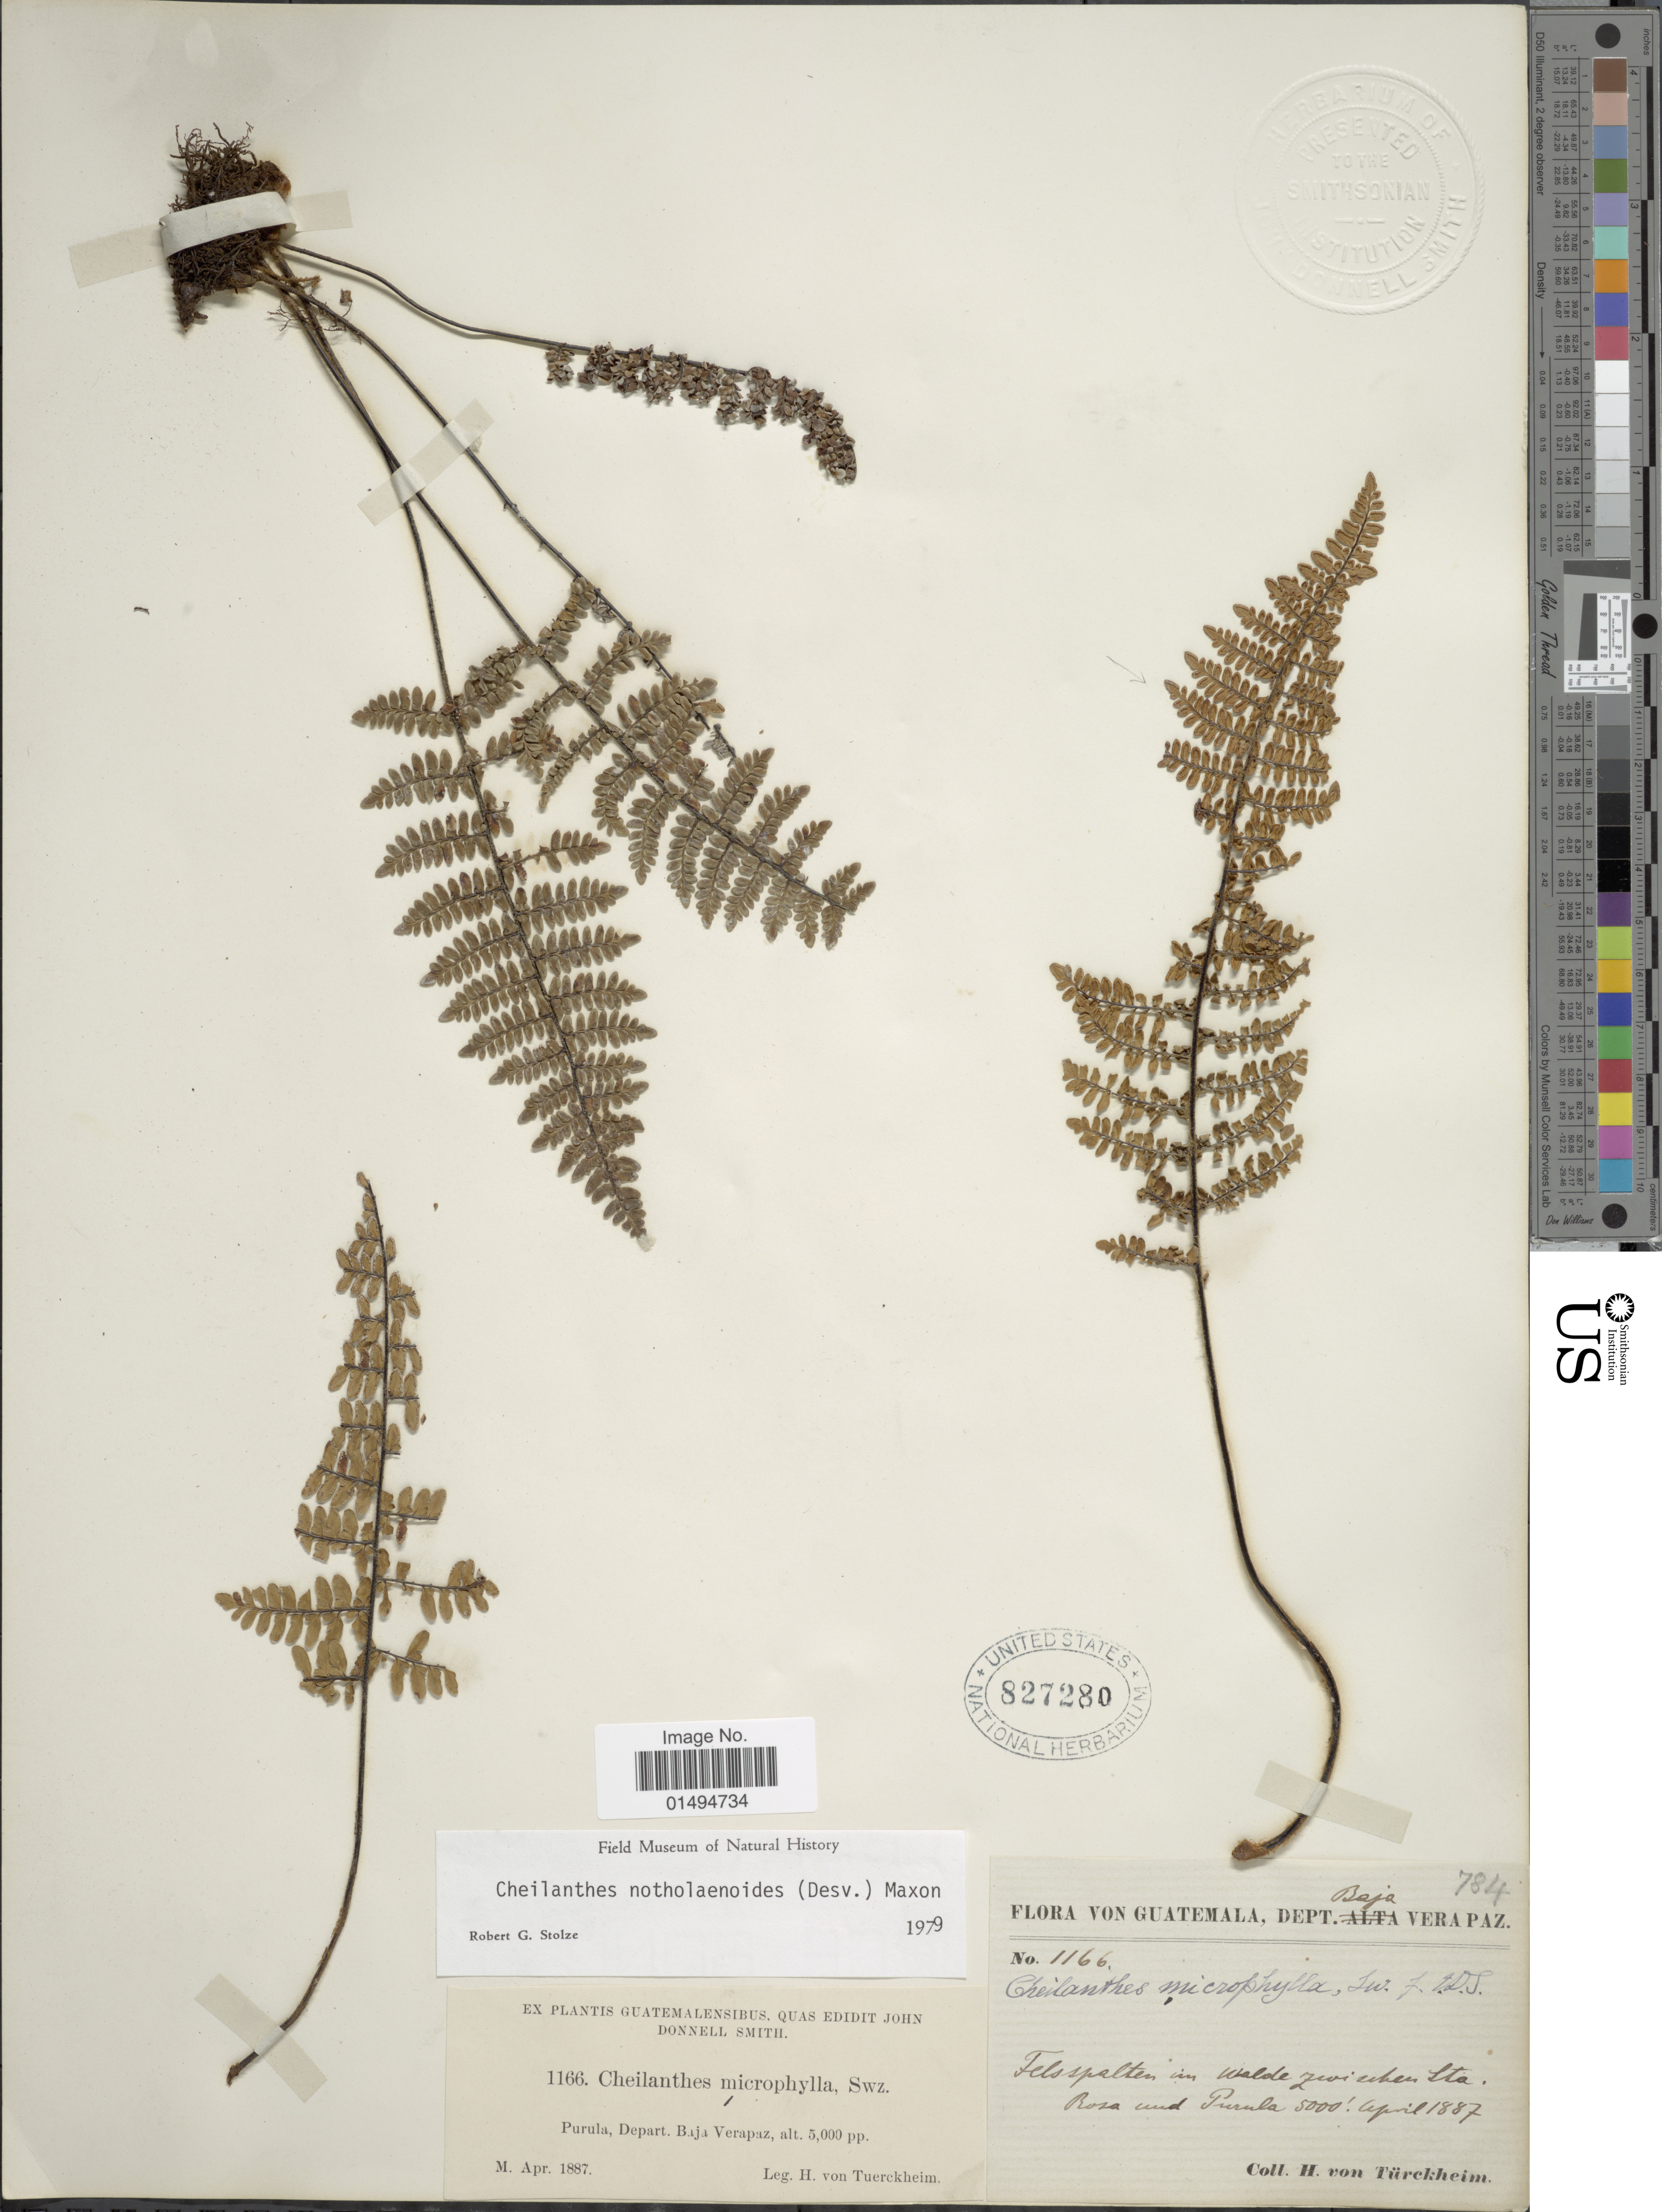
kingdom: Plantae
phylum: Tracheophyta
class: Polypodiopsida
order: Polypodiales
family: Pteridaceae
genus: Myriopteris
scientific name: Myriopteris notholaenoides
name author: (Desv.) Grusz & Windham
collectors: H. von Türckheim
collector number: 1166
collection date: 1887-04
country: Guatemala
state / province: Baja Verapaz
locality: Felsspalten im walde zwischen Sta. Rosa und Purula [crevices in the forest between Santa Rosa and Purulhá]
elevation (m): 1524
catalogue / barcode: US 827280